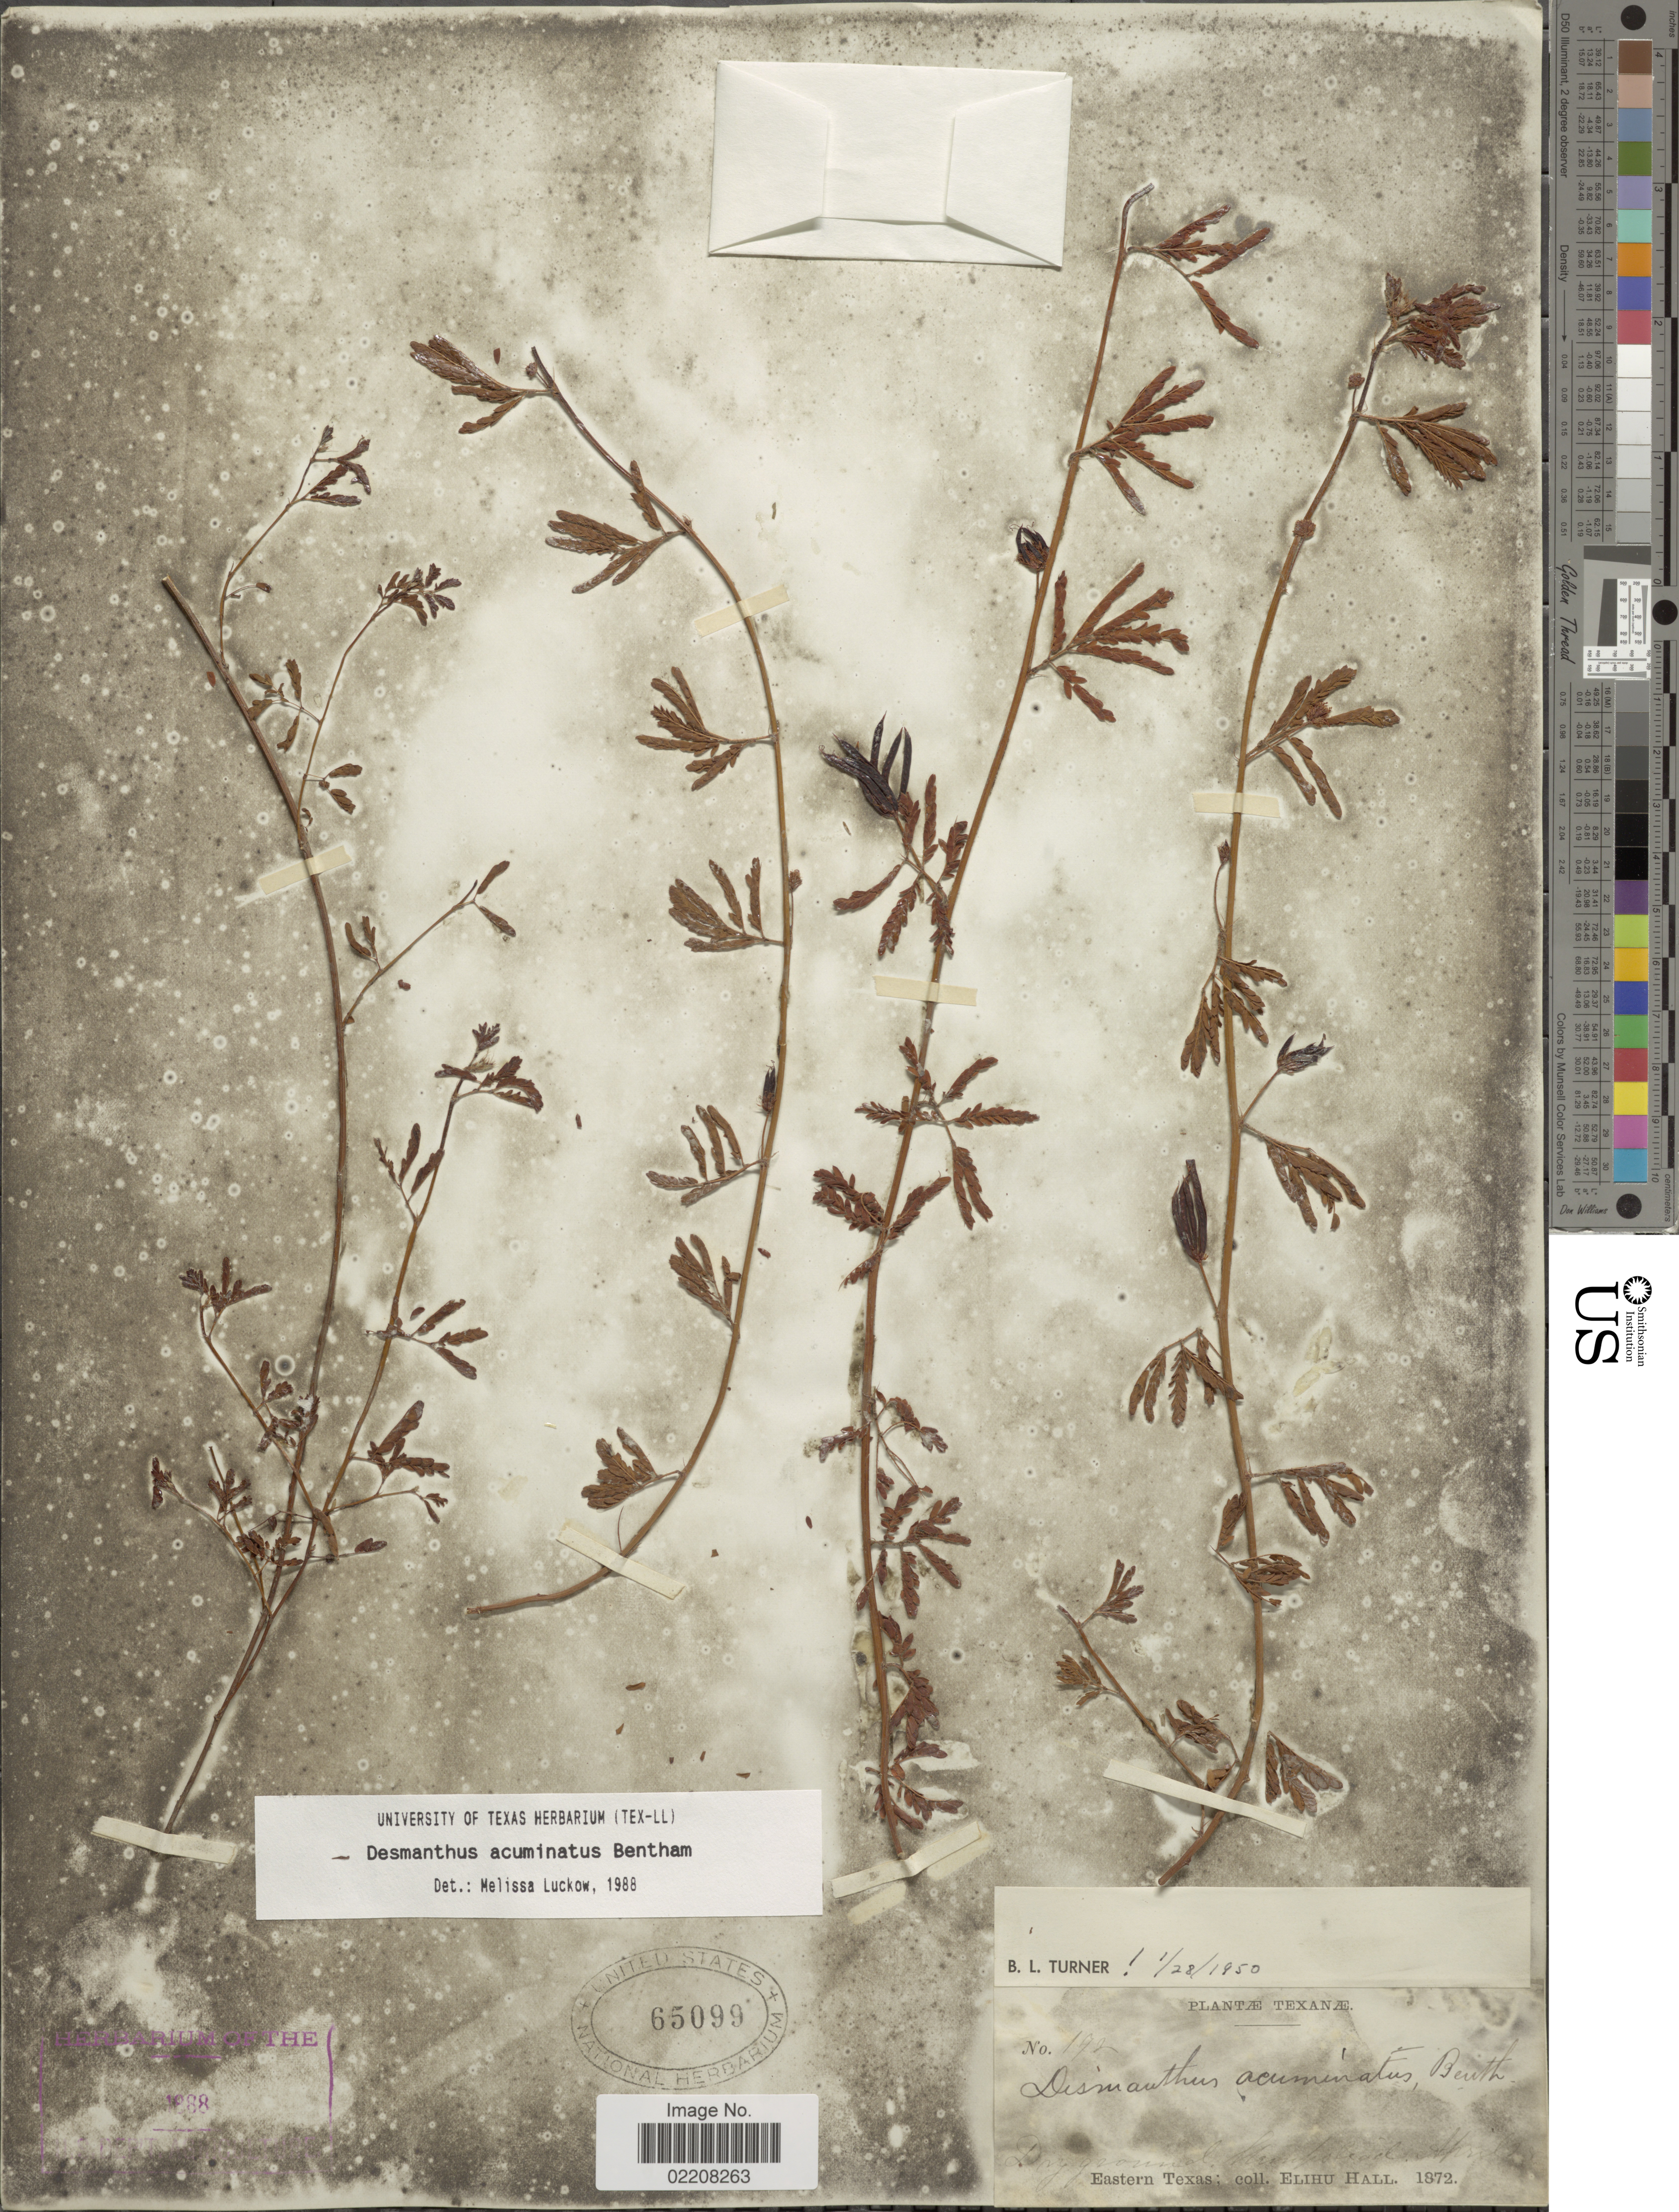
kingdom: Plantae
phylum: Tracheophyta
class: Magnoliopsida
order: Fabales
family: Fabaceae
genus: Desmanthus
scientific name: Desmanthus acuminatus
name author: Benth.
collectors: E. Hall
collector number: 192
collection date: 1872-04-28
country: United States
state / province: Texas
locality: Eastern Texas. Hempstead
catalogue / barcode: US 65099